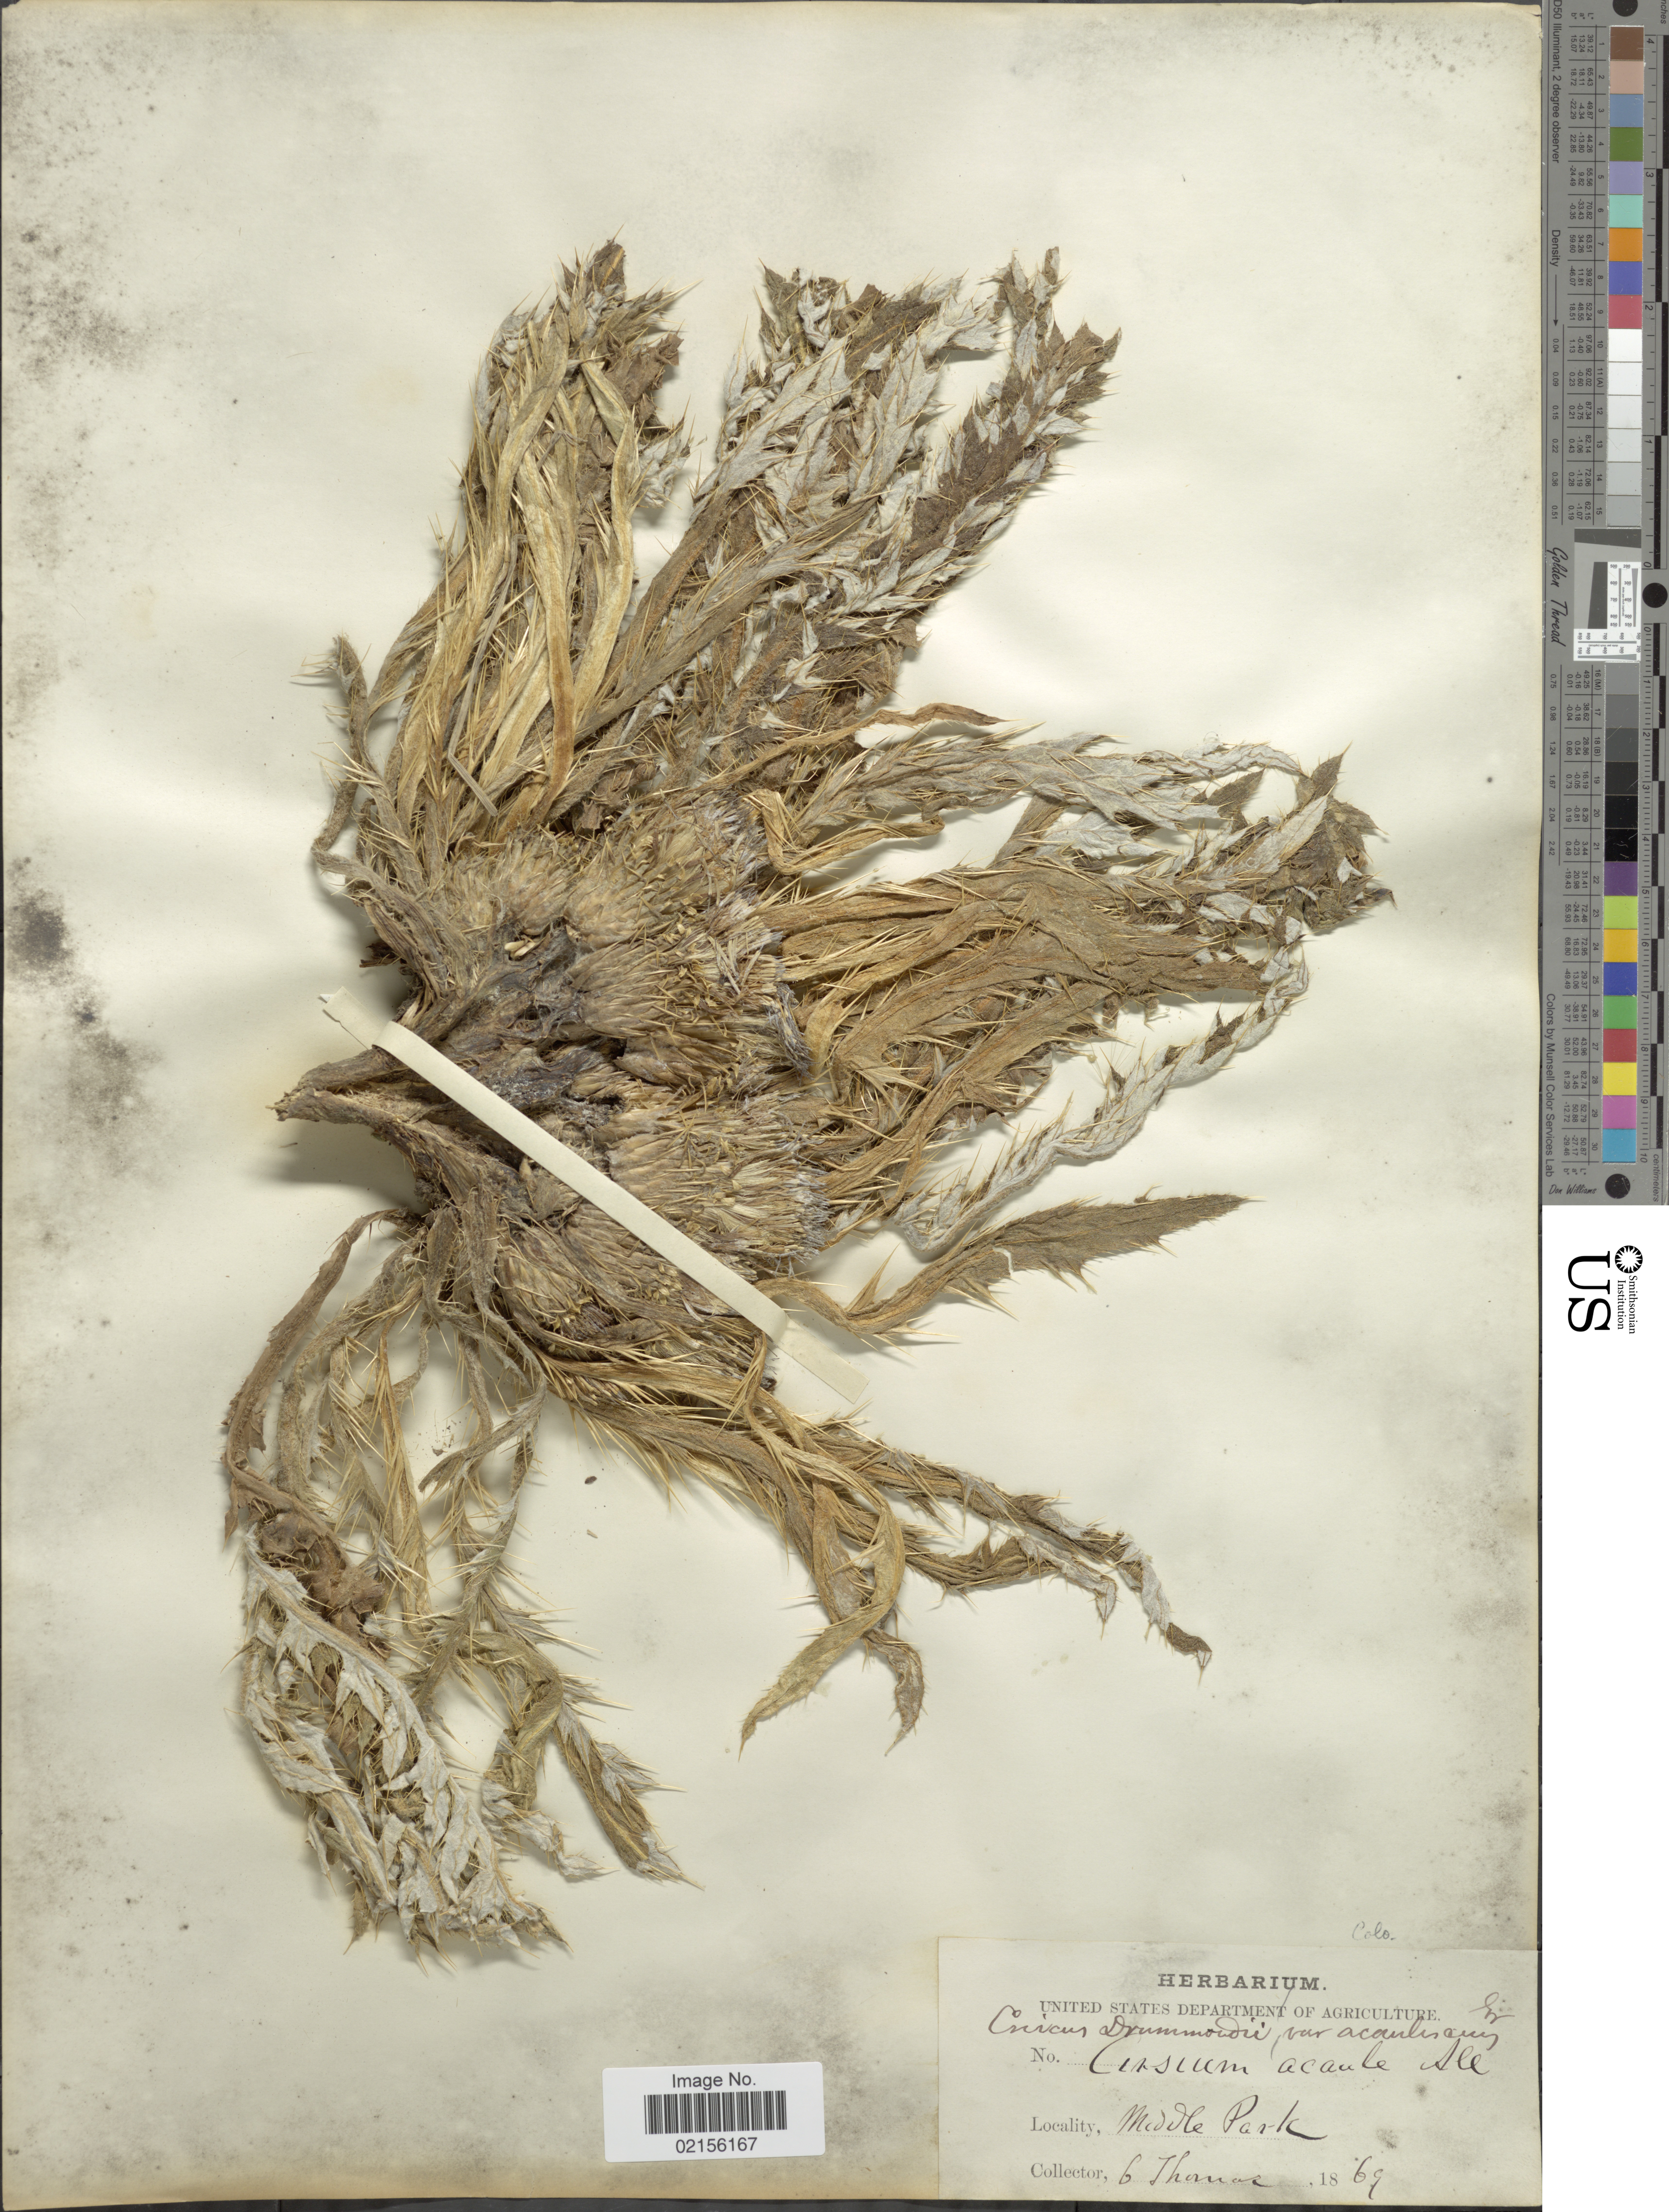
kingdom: Plantae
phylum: Tracheophyta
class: Magnoliopsida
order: Asterales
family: Asteraceae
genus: Cirsium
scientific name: Cirsium scariosum var. americanum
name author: (A. Gray) D.J. Keil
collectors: G. Thomas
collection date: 1869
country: United States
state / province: Colorado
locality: Middle Park